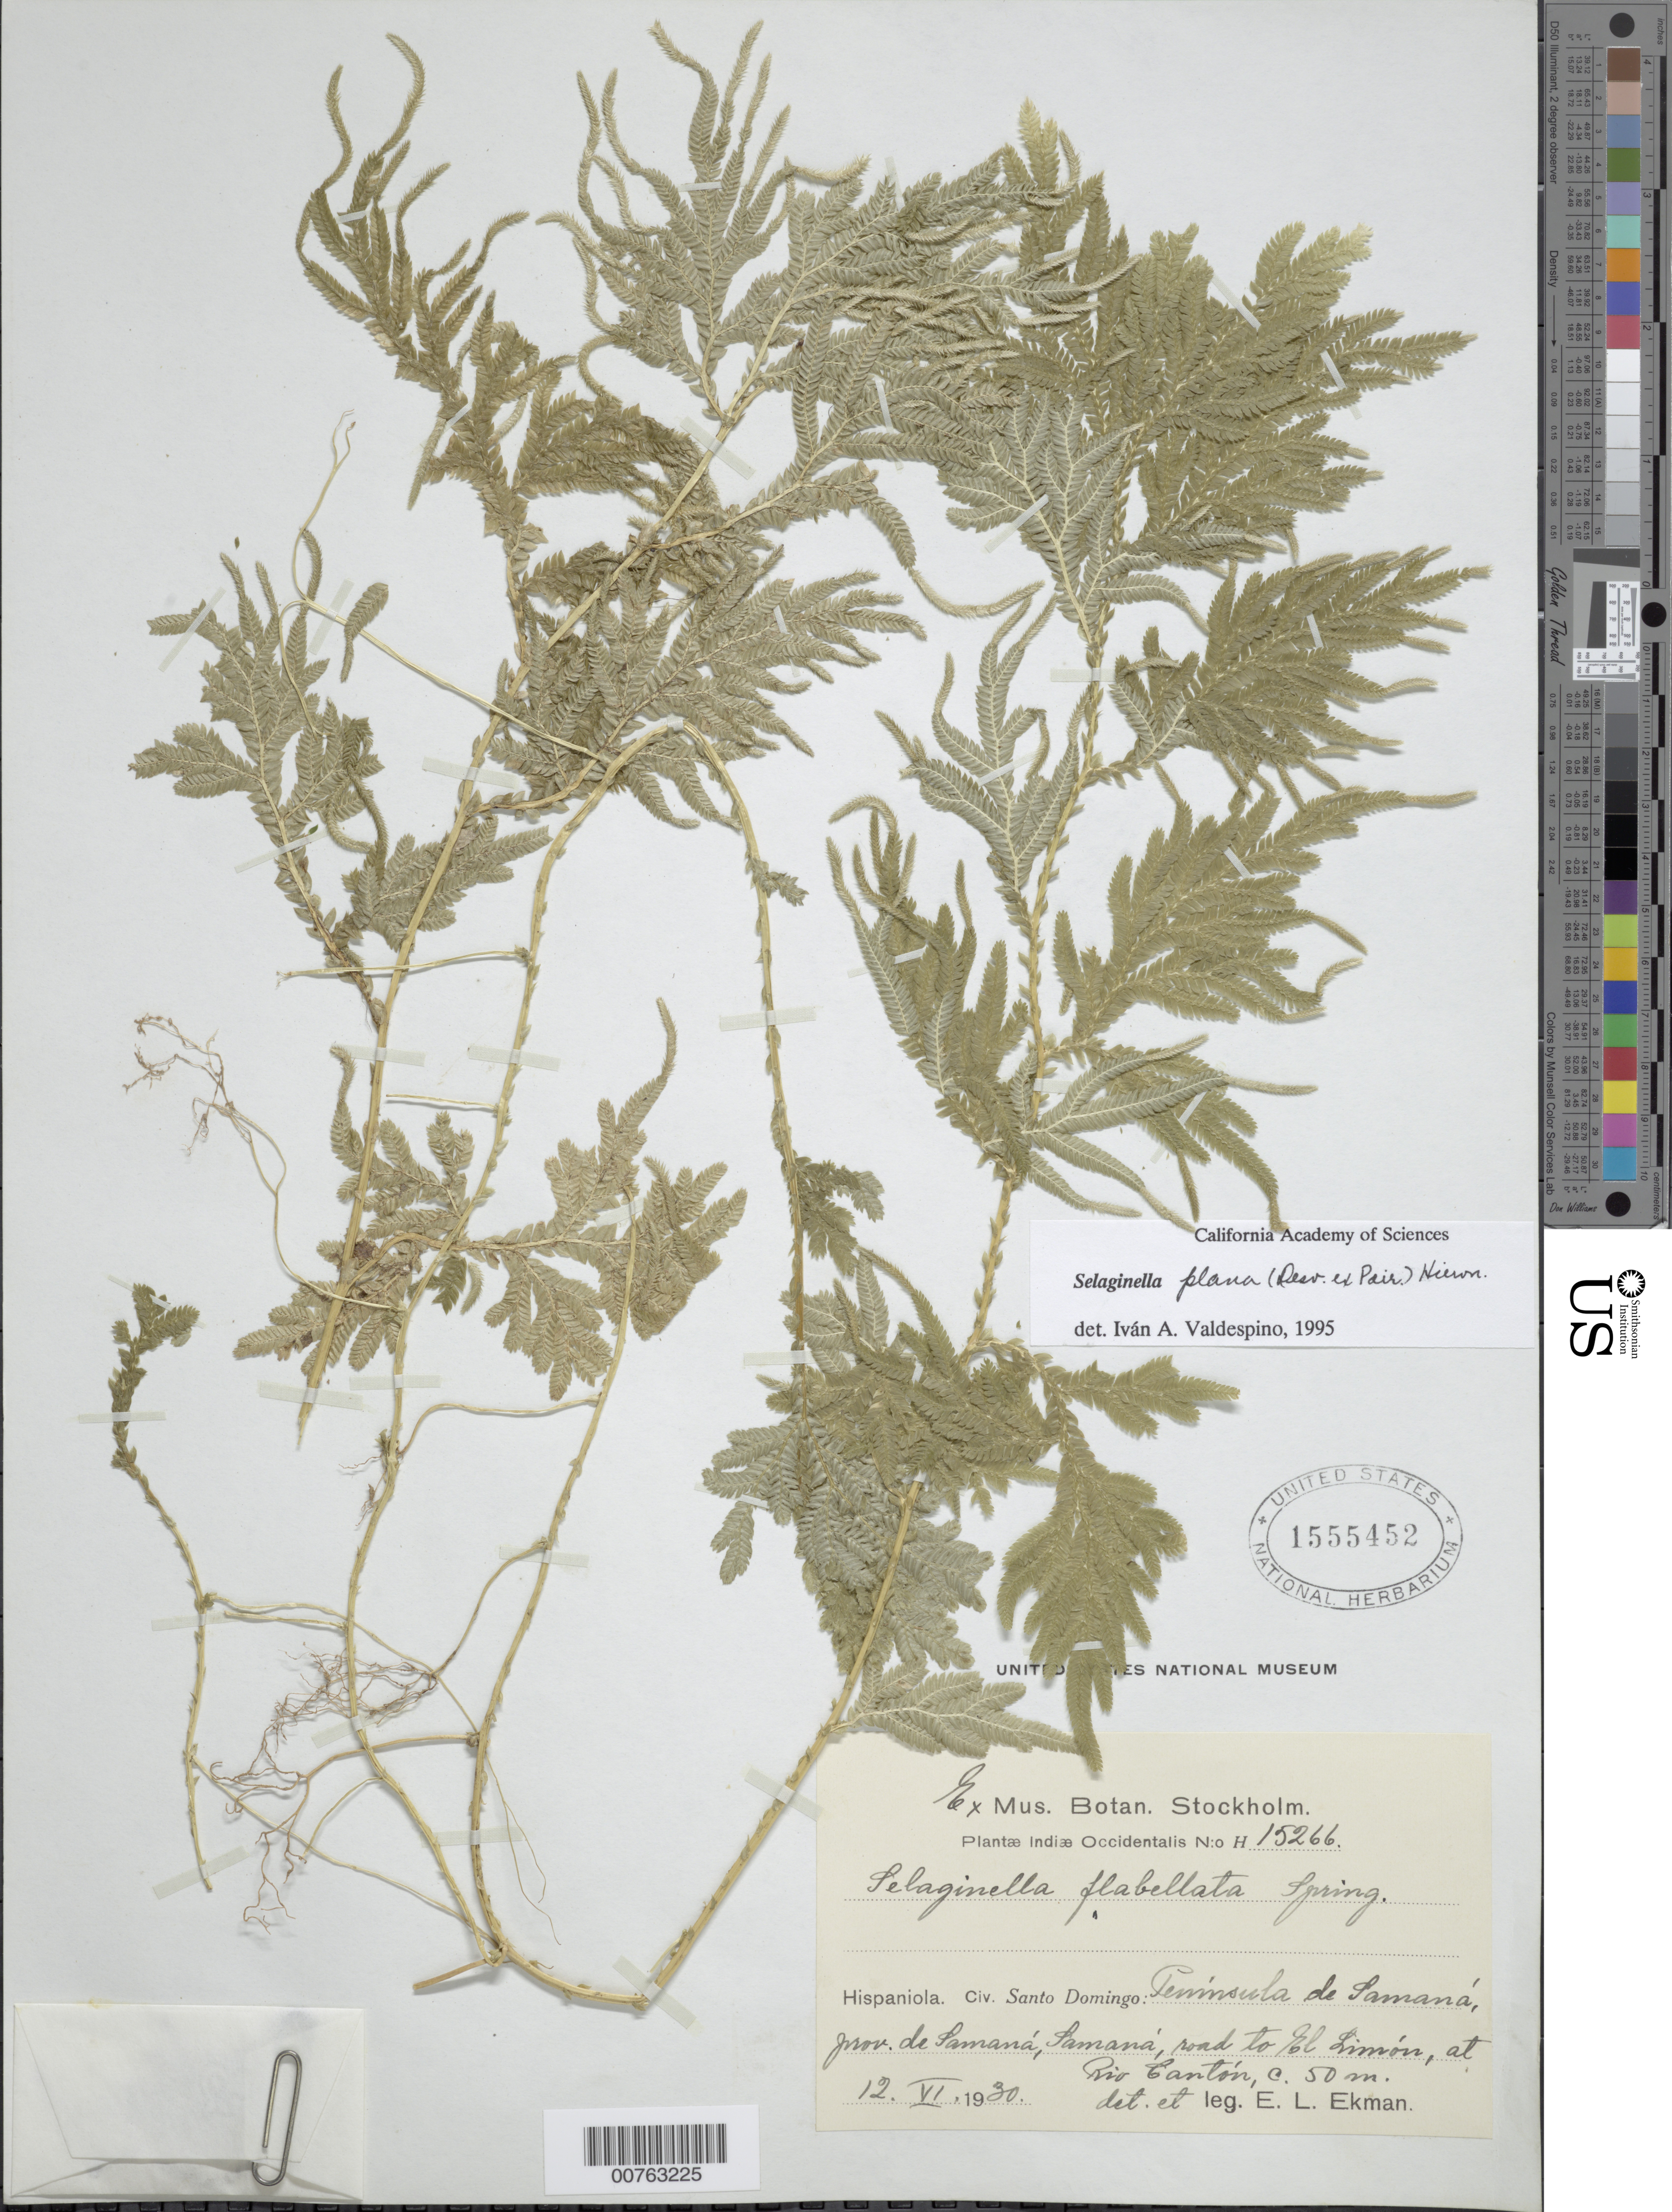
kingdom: Plantae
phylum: Tracheophyta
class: Lycopodiopsida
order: Selaginellales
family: Selaginellaceae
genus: Selaginella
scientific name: Selaginella plana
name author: (Desv. ex Poir.) Hieron.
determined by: Valdespino, I. A., (PMA), Universidad de Panama (PANAMA)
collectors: E. L. Ekman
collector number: H 15366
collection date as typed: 12 Jun 1930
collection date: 1930-06-12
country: Dominican Republic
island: Hispaniola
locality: Península de Samaná. Provincia de Samaná, Samaná, road to El Limón at Río Cantón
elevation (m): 250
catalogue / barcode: US 1555452